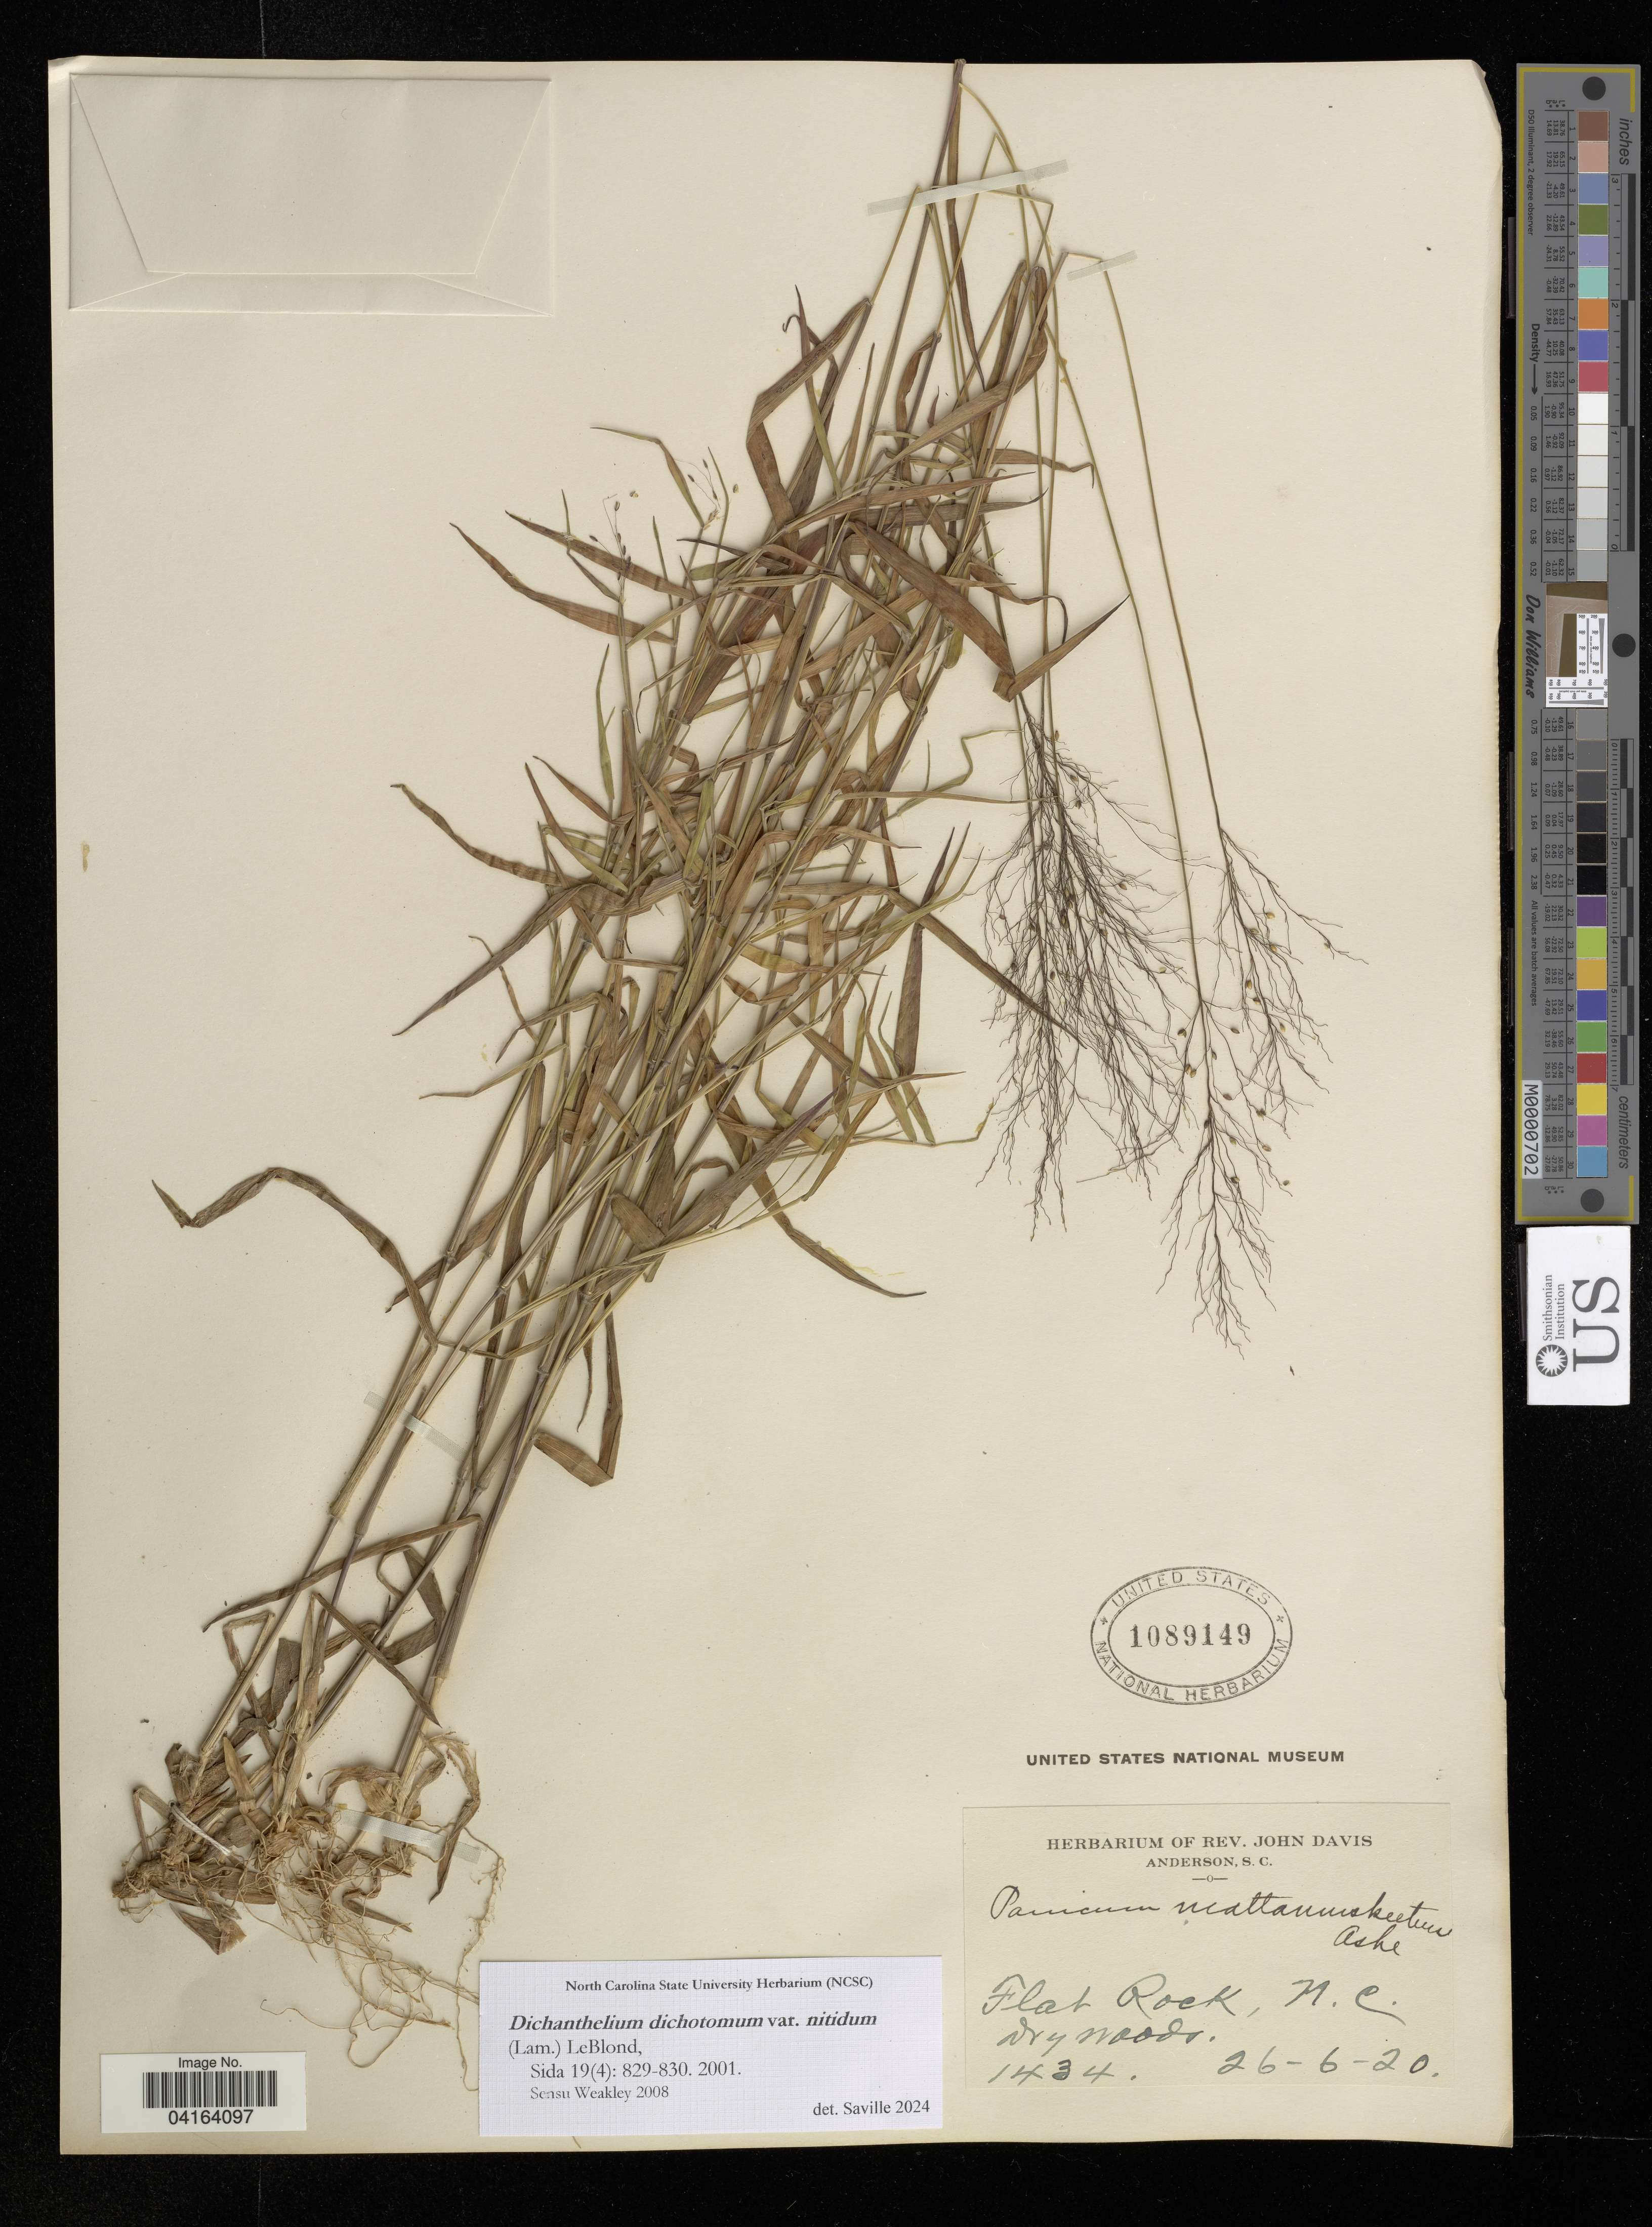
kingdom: Plantae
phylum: Tracheophyta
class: Liliopsida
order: Poales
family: Poaceae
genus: Dichanthelium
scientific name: Dichanthelium dichotomum var. nitidum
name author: (Lam.) LeBlond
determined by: Saville, A. C., (NCSC), North Carolina State University (UNITED STATES)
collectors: S. Anderson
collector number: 1434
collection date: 1920-06-26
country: United States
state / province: North Carolina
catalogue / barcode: US 1089149